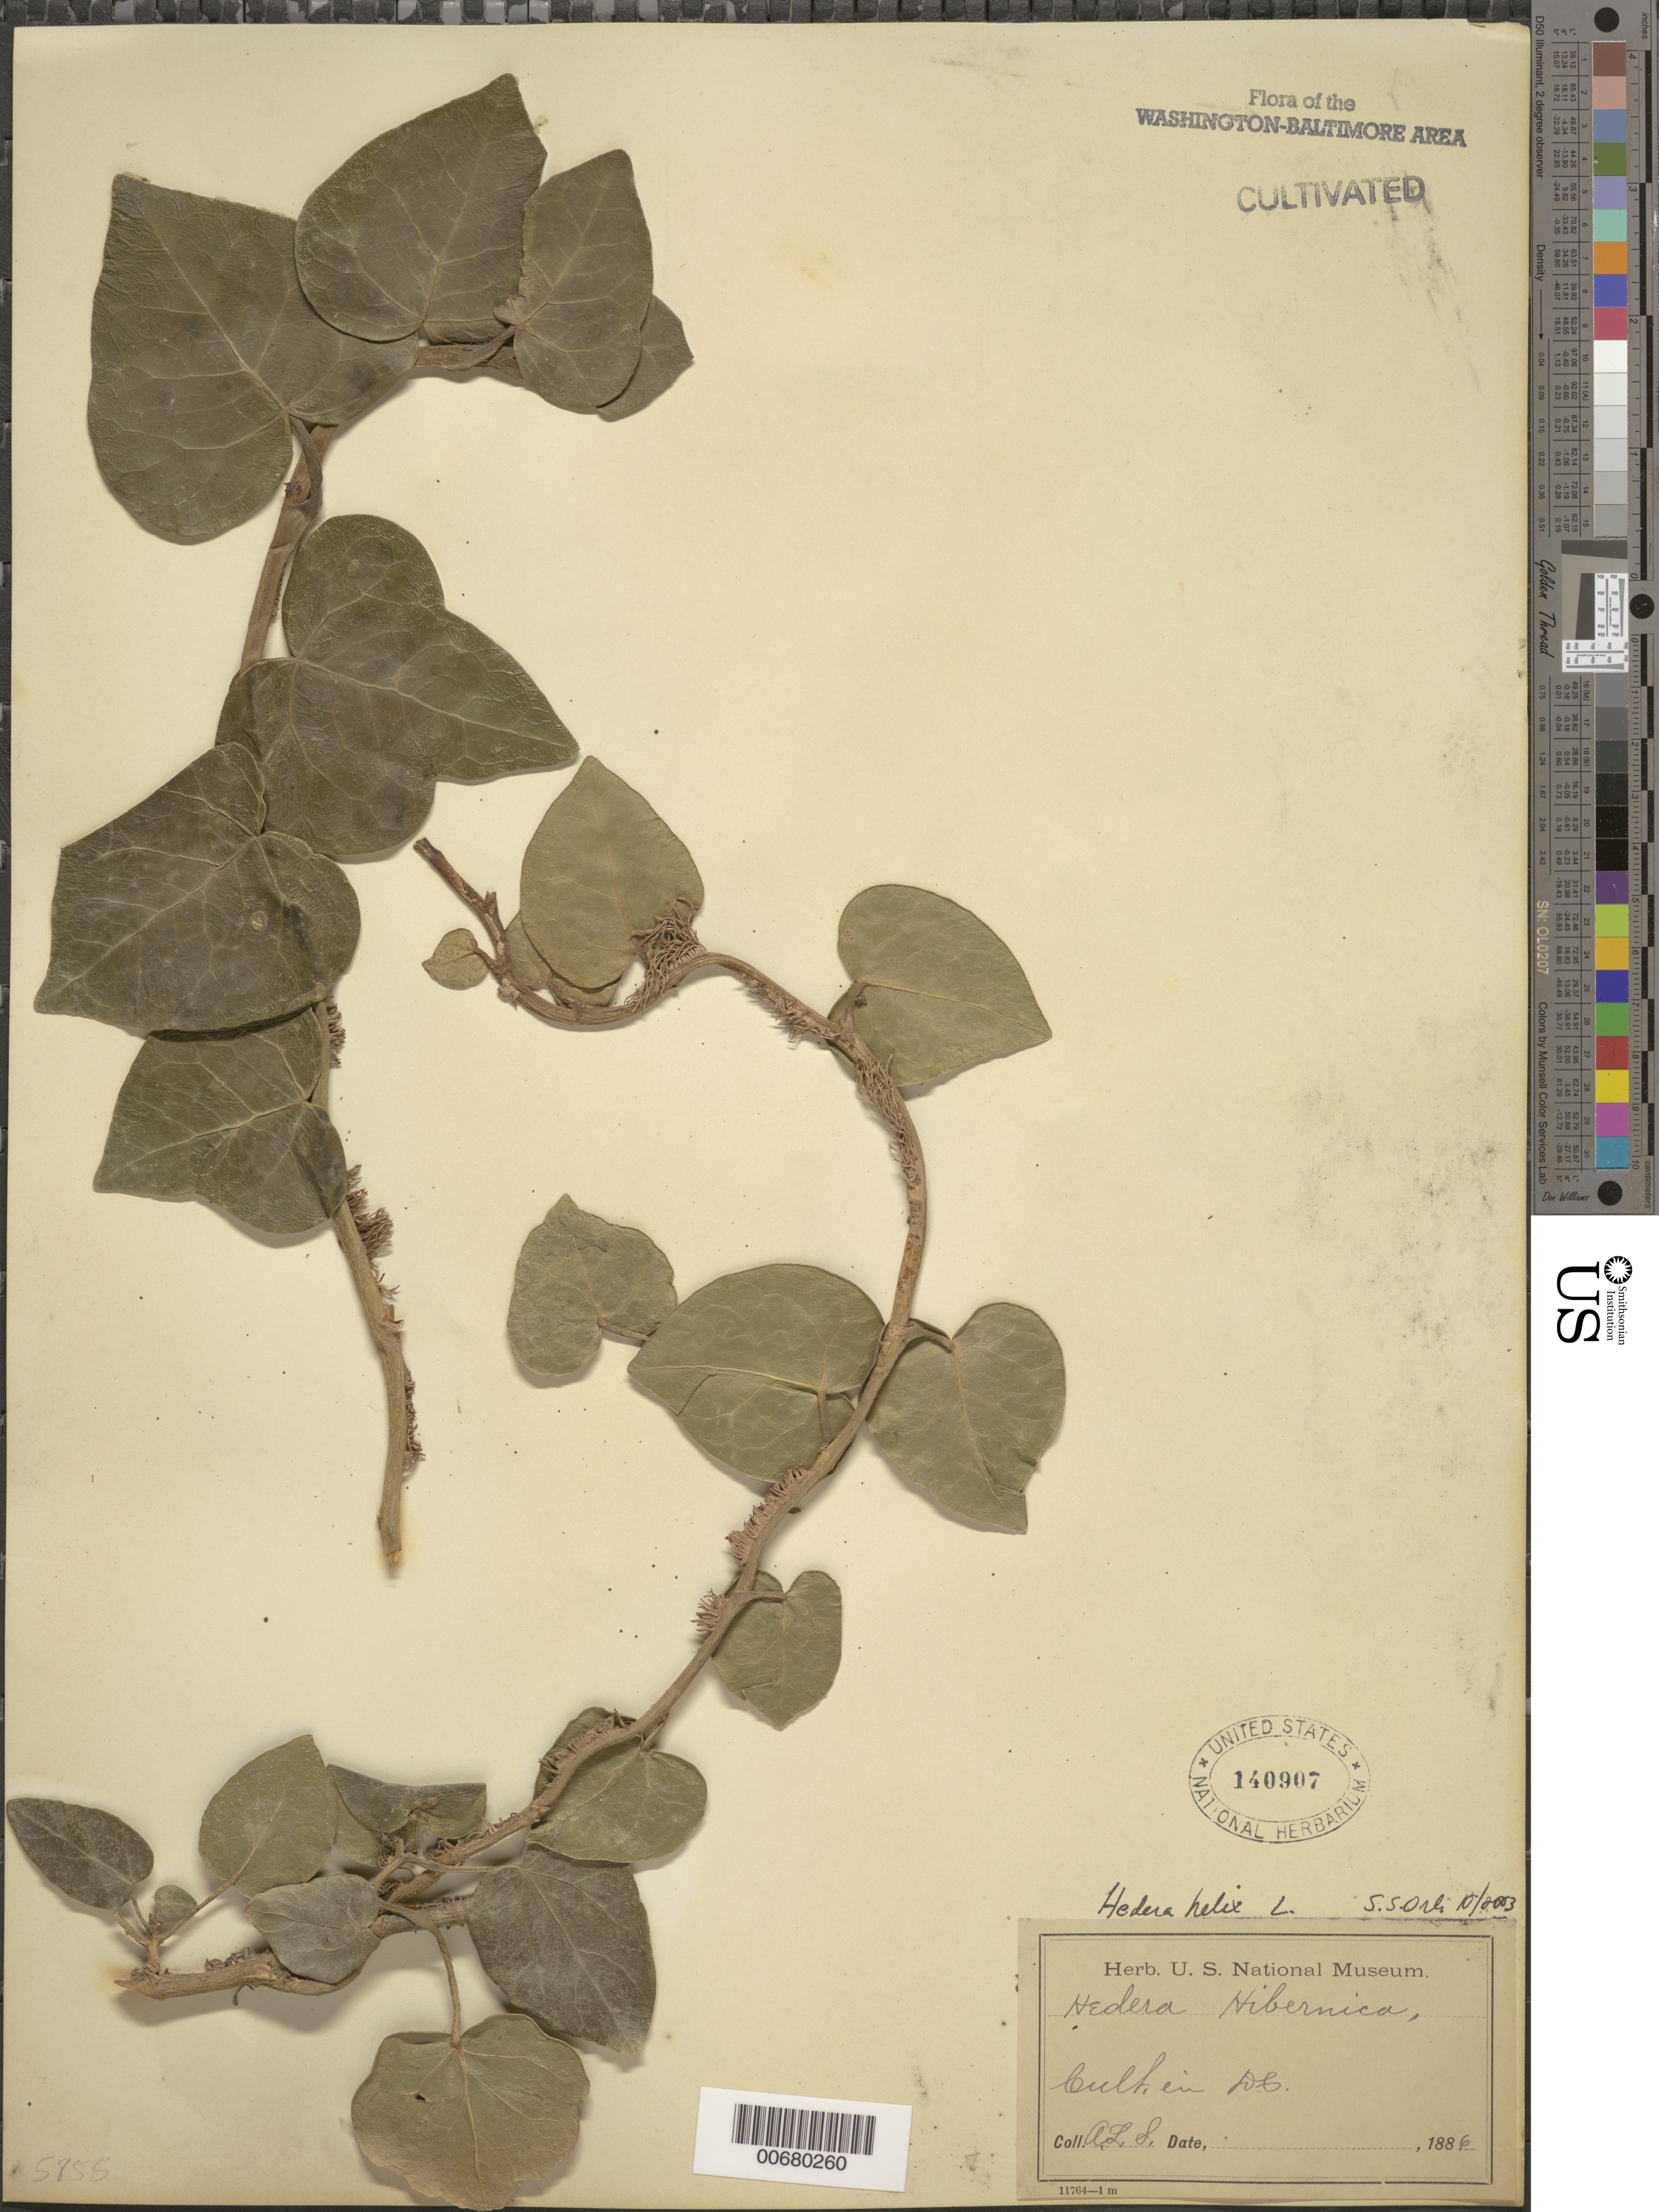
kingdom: Plantae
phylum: Tracheophyta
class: Magnoliopsida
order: Apiales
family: Araliaceae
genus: Hedera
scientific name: Hedera helix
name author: L.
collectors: A. L. Schott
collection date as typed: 1886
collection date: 1886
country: United States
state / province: District of Columbia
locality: Washington Area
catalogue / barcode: US 140907